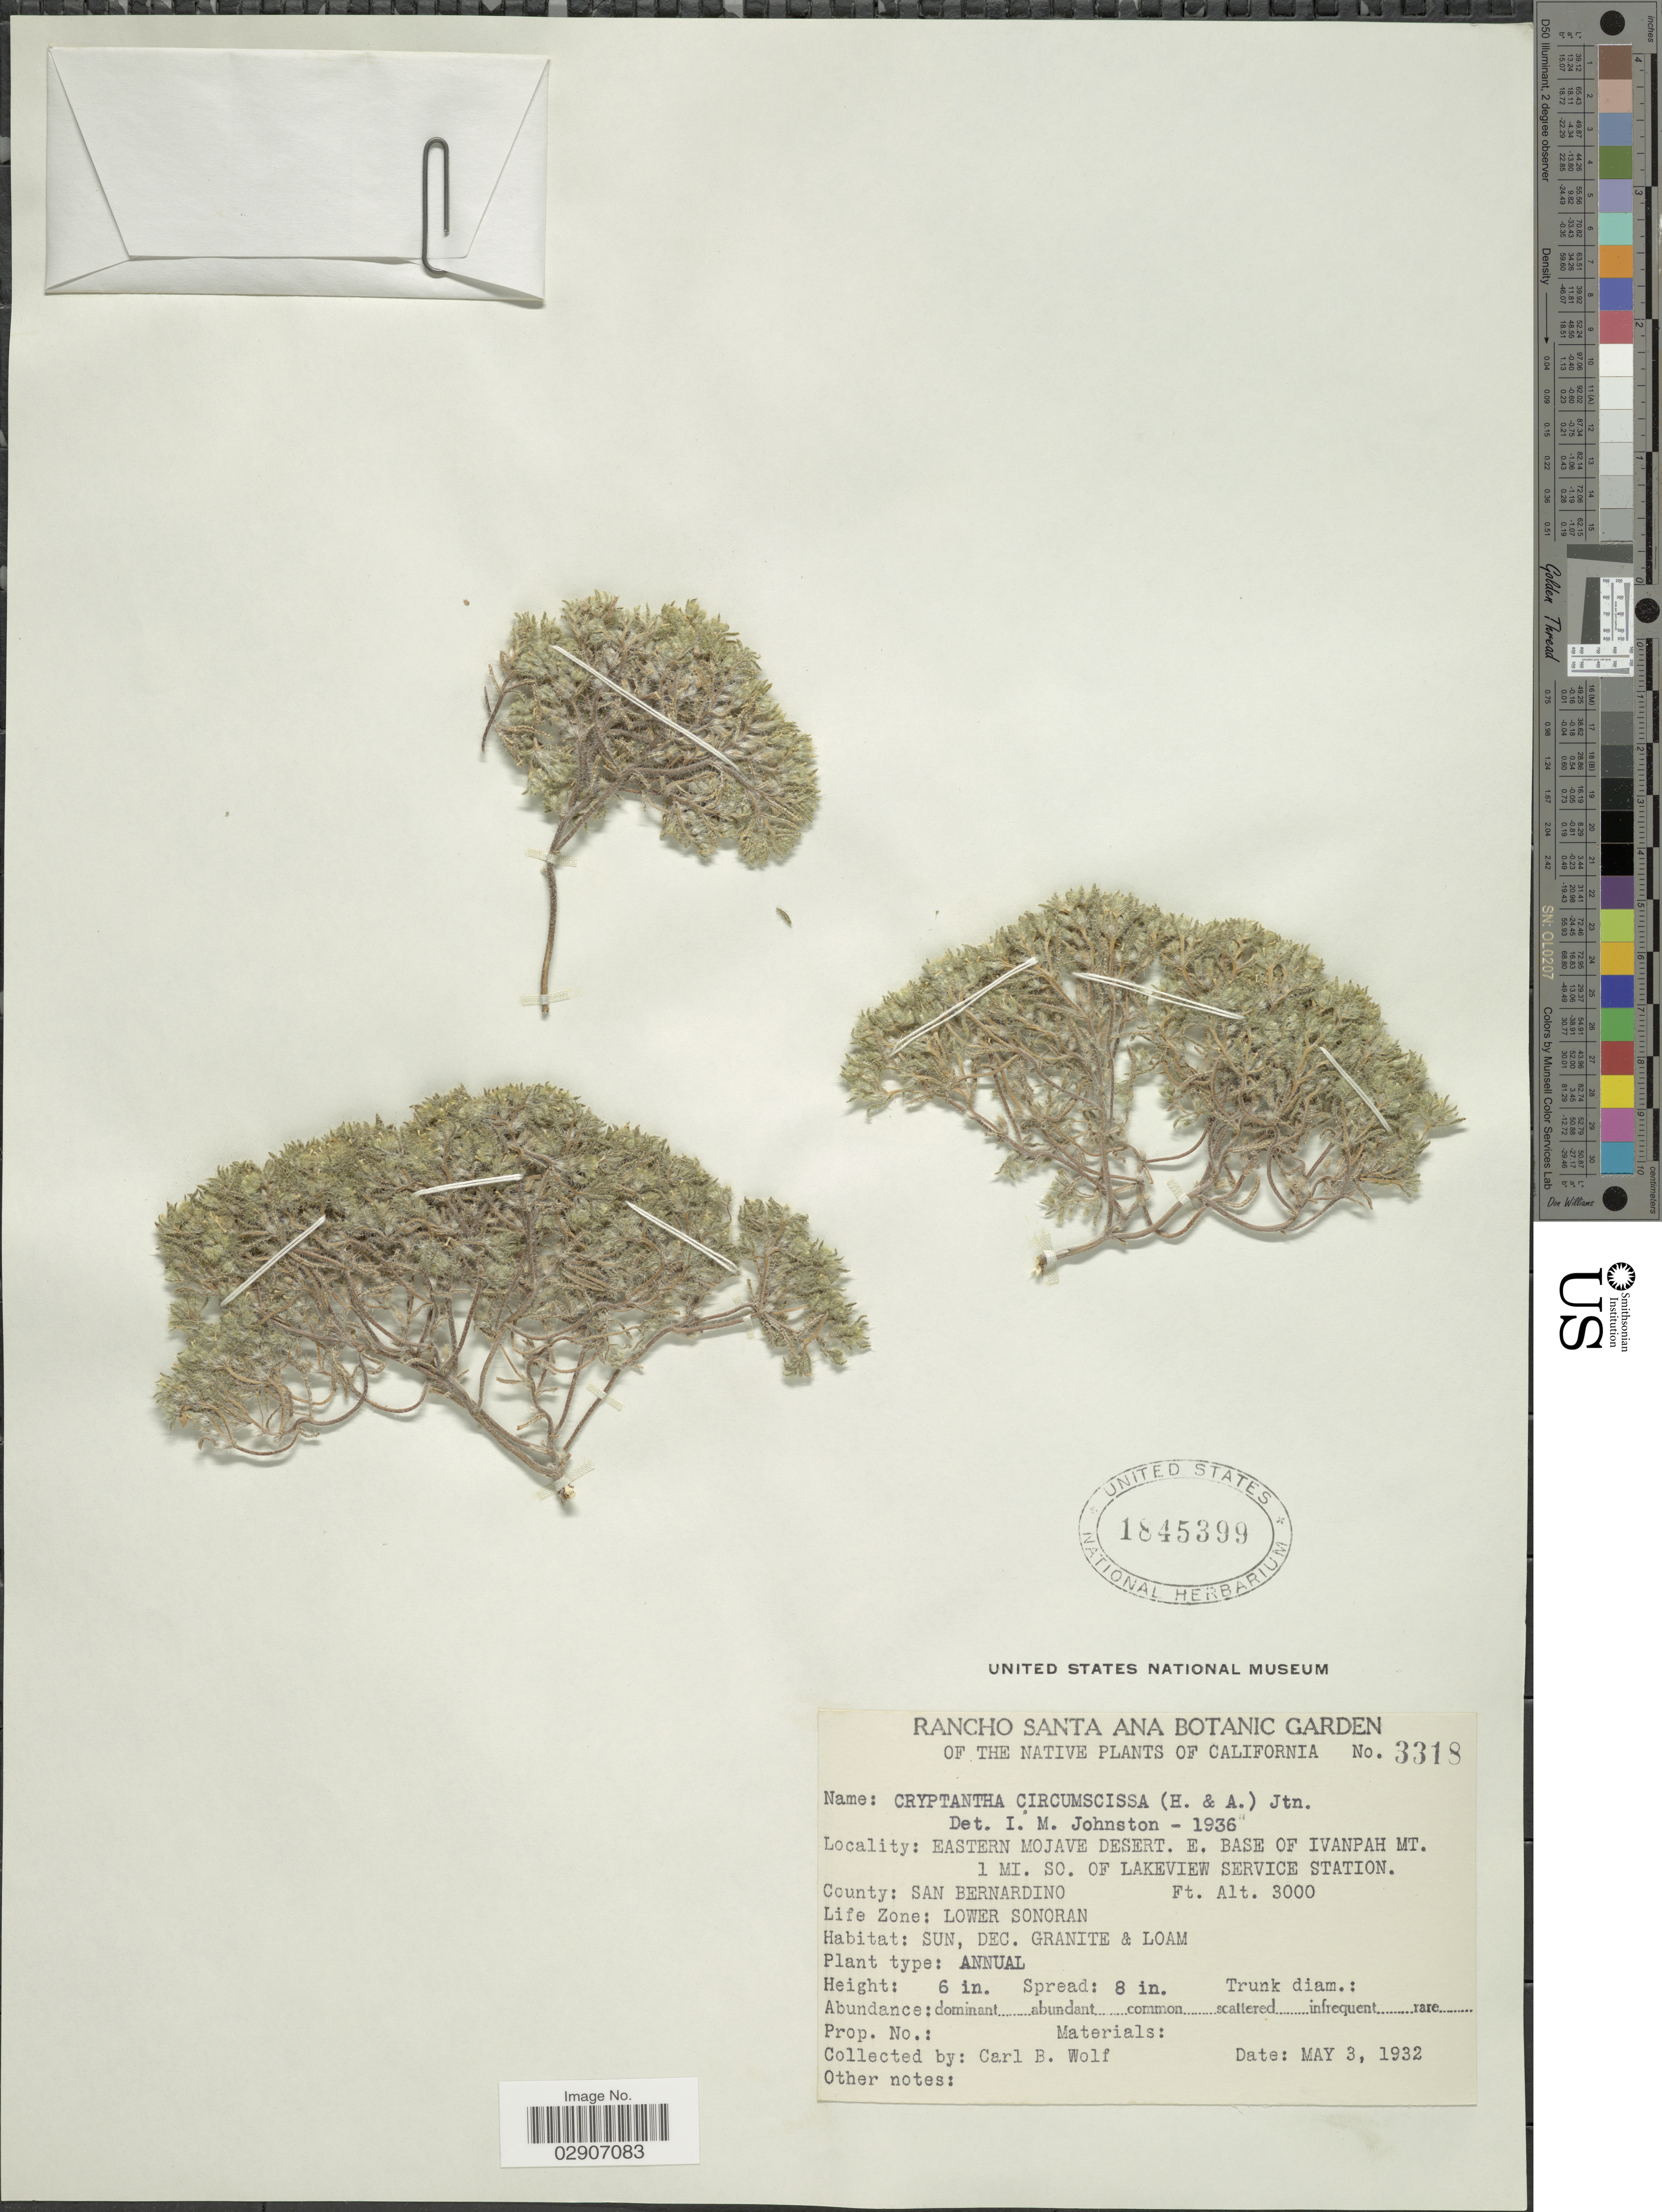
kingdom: Plantae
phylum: Tracheophyta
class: Magnoliopsida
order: Boraginales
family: Boraginaceae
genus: Cryptantha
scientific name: Cryptantha circumscissa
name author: (Hook. & Arn.) I.M. Johnst.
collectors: C. B. Wolf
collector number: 3318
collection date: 1932-05-03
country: United States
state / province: California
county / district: San Bernardino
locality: Eastern Mojave Desert. E. Base of Ivanpah Mt. 1 mi SO. of Lakeview Service Station. County: San Bernardino. Life Zone: Lower Sonoran.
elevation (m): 914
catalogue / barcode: US 1845399